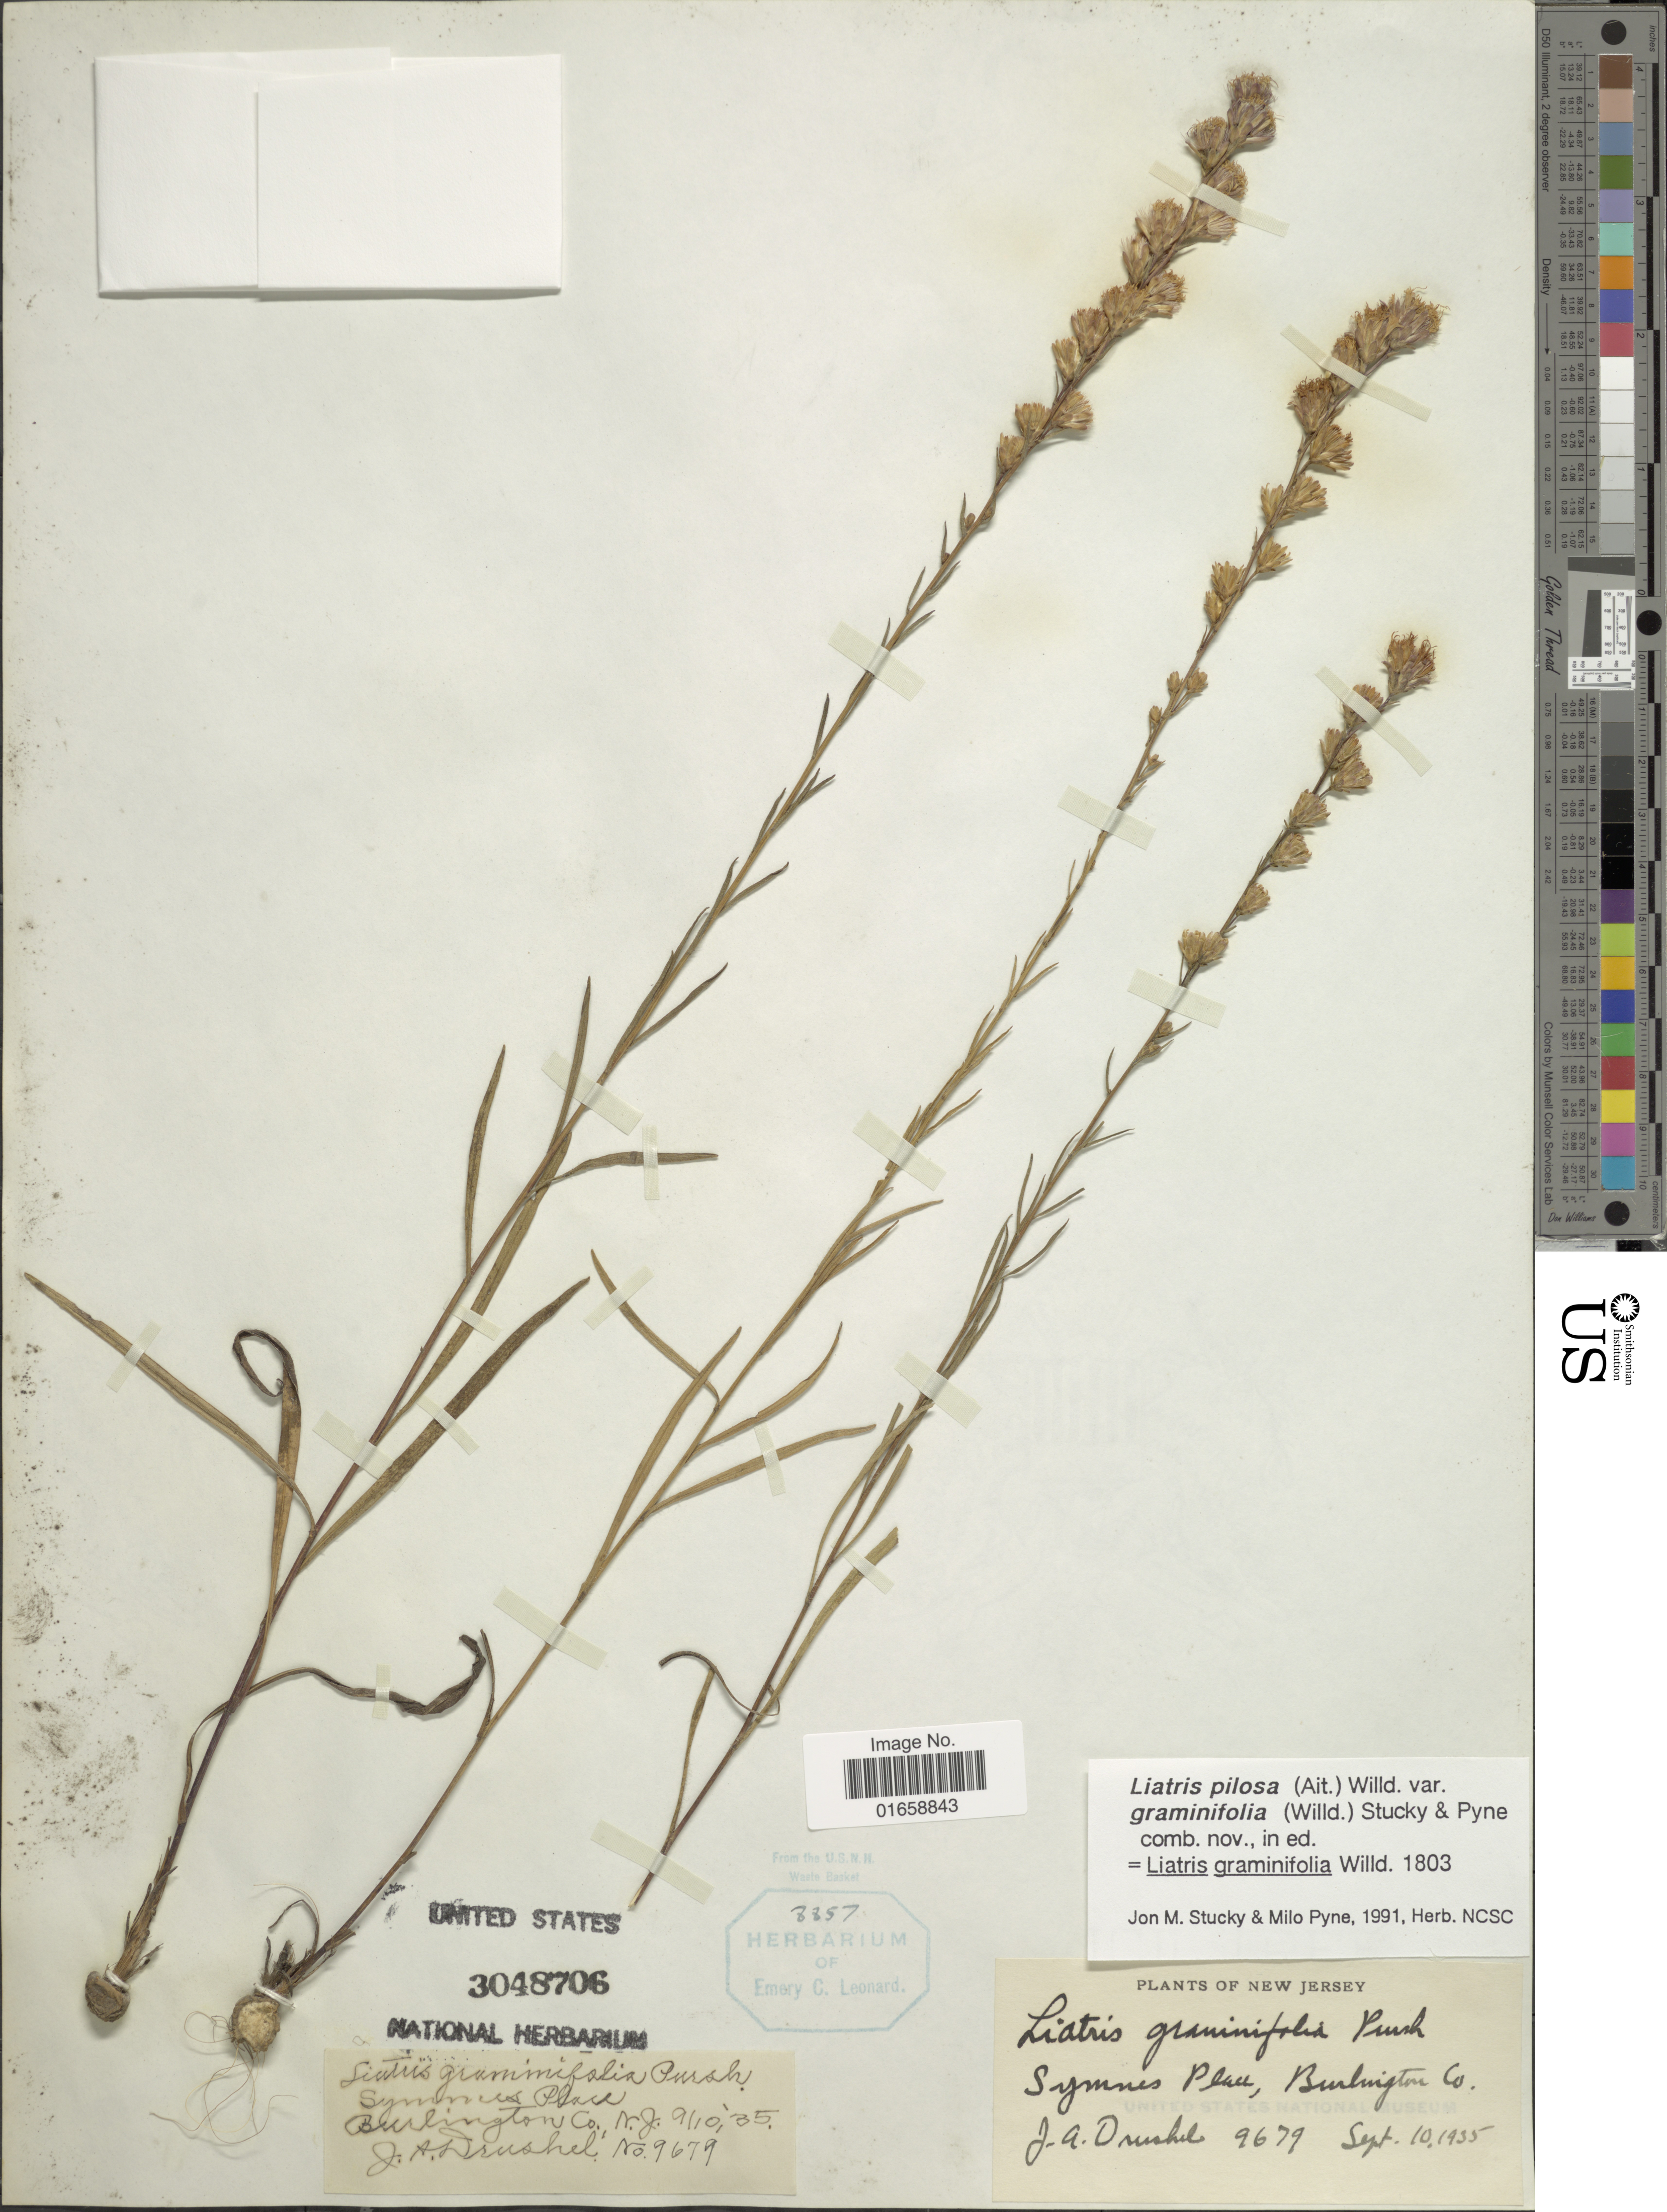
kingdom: Plantae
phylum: Tracheophyta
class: Magnoliopsida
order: Asterales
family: Asteraceae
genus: Liatris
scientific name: Liatris pilosa var. graminifolia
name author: Willd.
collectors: J. A. Drushel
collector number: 9679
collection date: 1935-09-10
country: United States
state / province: New Jersey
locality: Symnes Place, Burlington Co.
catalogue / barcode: US 3048706